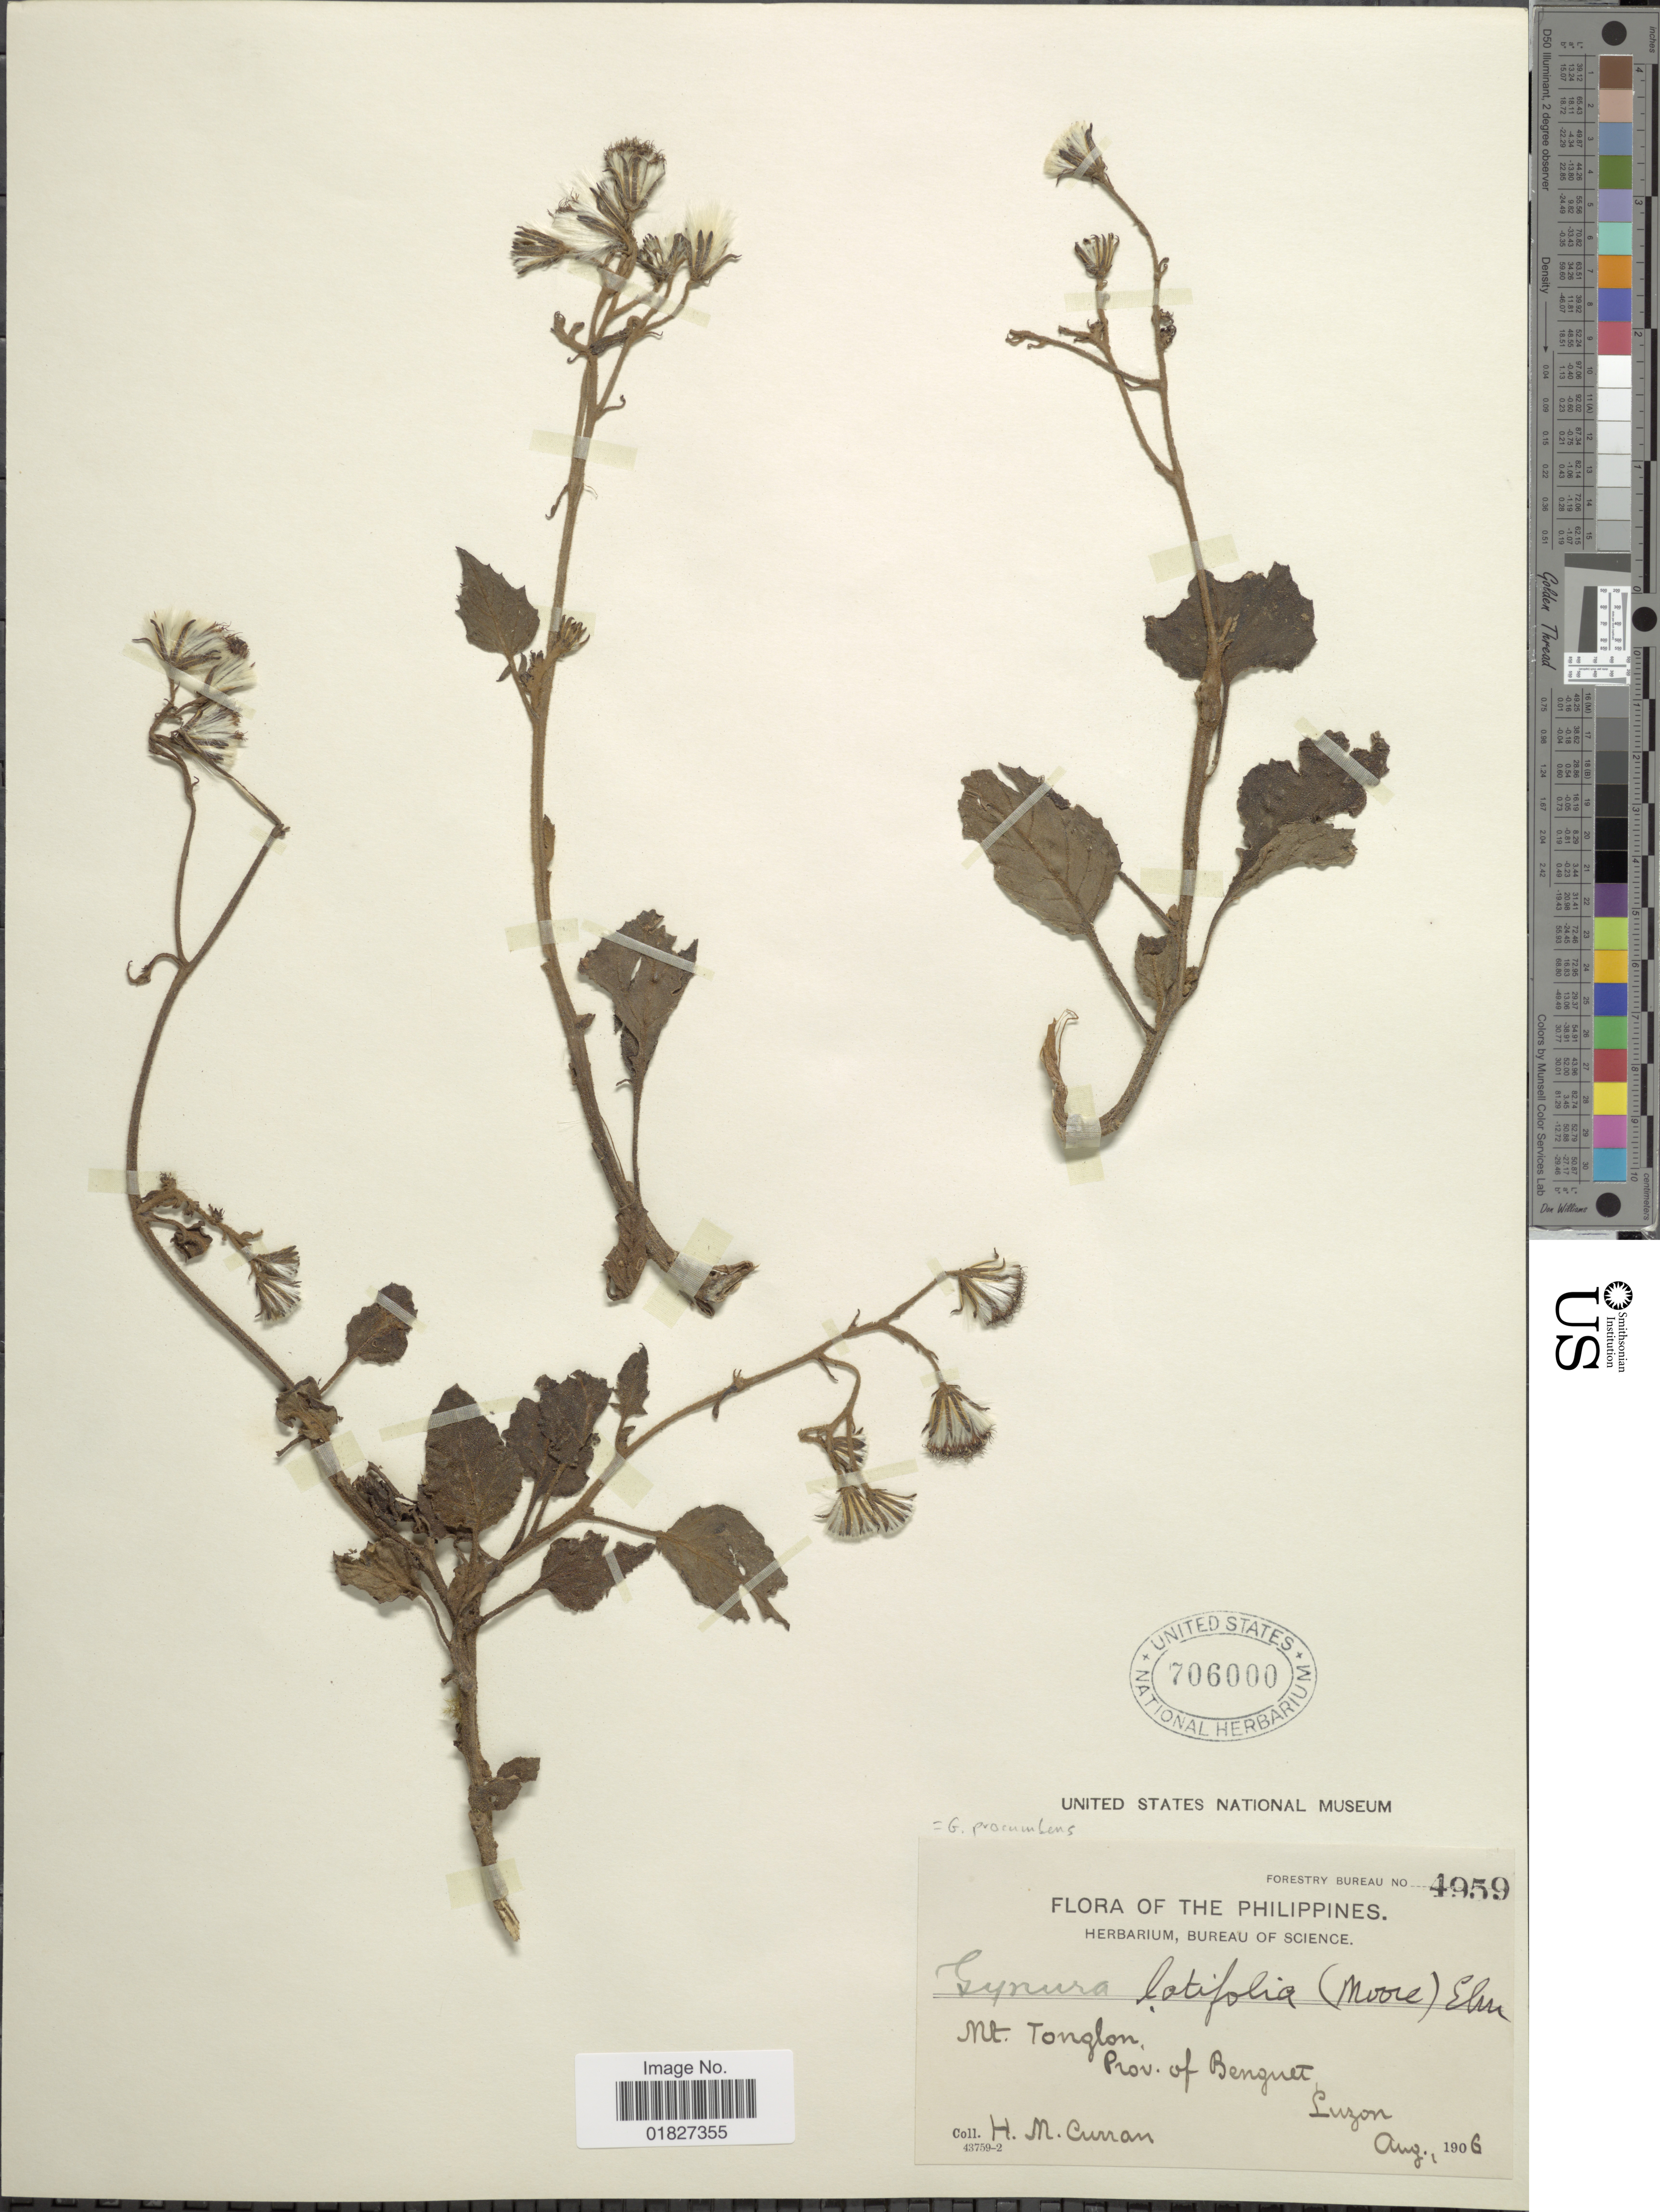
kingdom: Plantae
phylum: Tracheophyta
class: Magnoliopsida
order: Asterales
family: Asteraceae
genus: Gynura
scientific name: Gynura procumbens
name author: (Lour.) Merr.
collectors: H. M. Curran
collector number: Forestry Bureau 4959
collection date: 1906-08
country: Philippines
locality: Mt. Tonglon, Prov of Benguet, Luzon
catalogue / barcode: US 706000